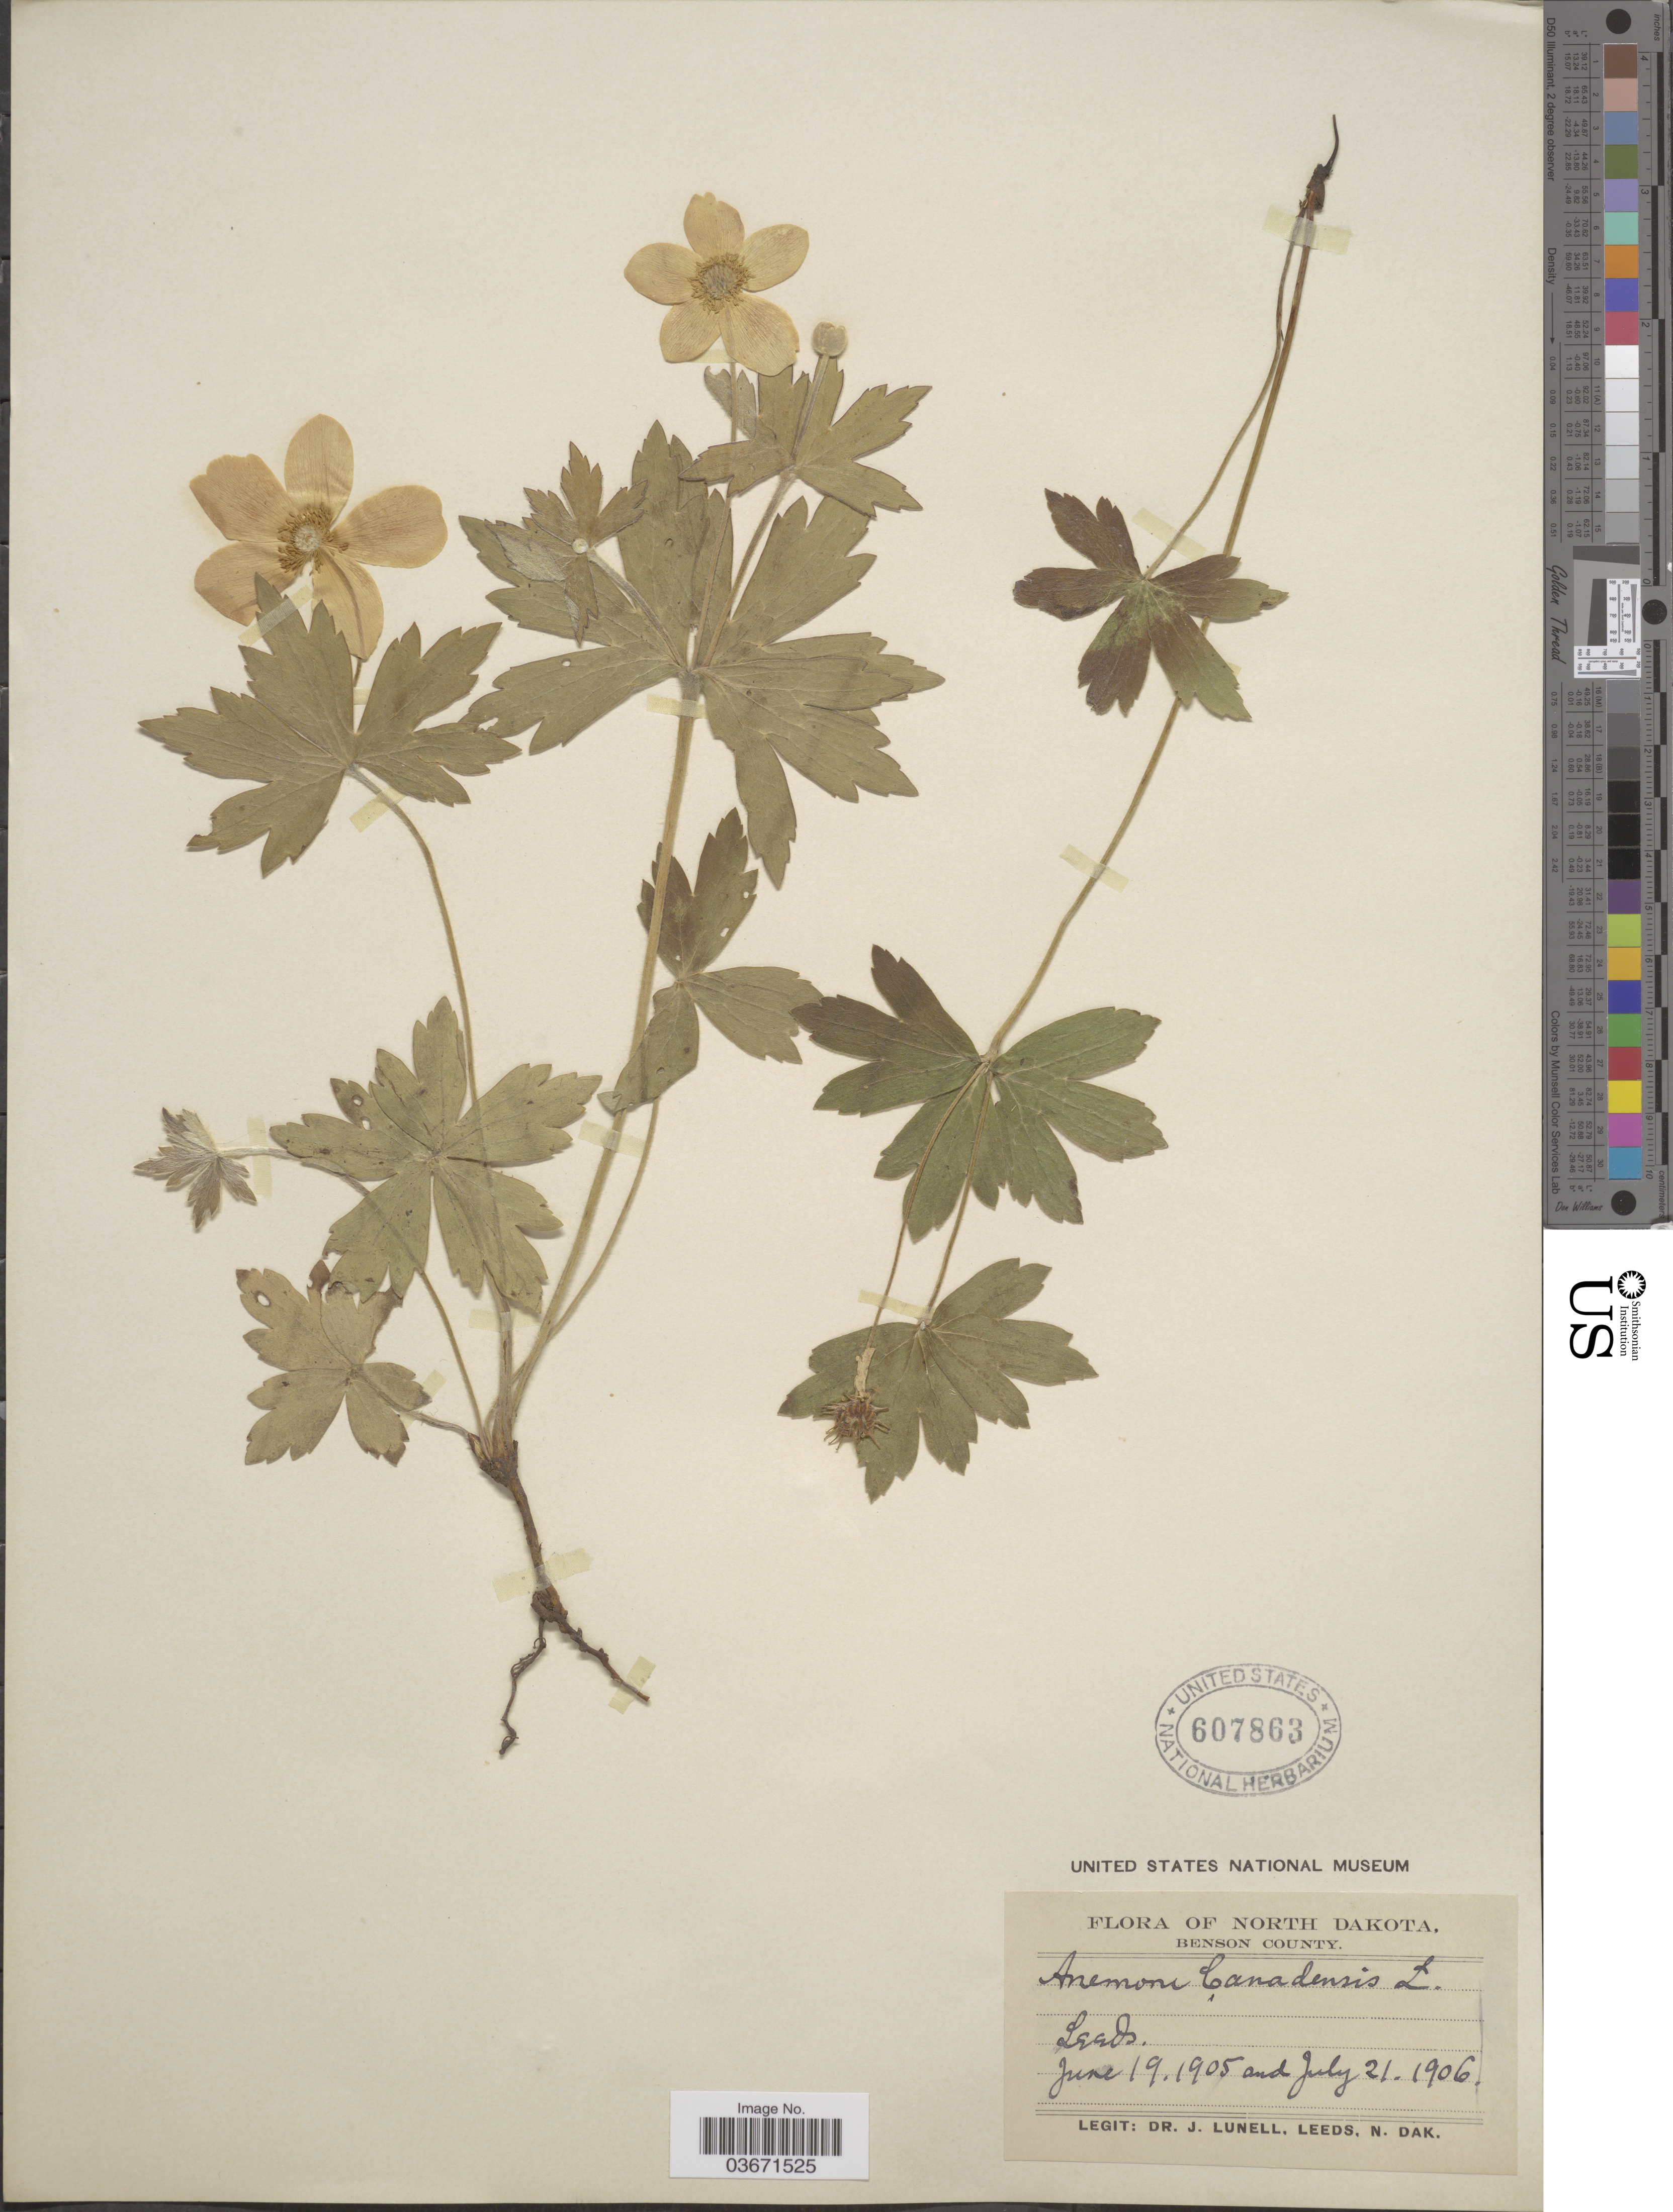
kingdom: Plantae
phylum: Tracheophyta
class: Magnoliopsida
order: Ranunculales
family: Ranunculaceae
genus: Anemone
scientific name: Anemone canadensis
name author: L.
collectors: J. Lunell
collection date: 1905-06-19/1906-07-21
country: United States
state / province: North Dakota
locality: Benson County. Leeds.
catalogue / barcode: US 607863